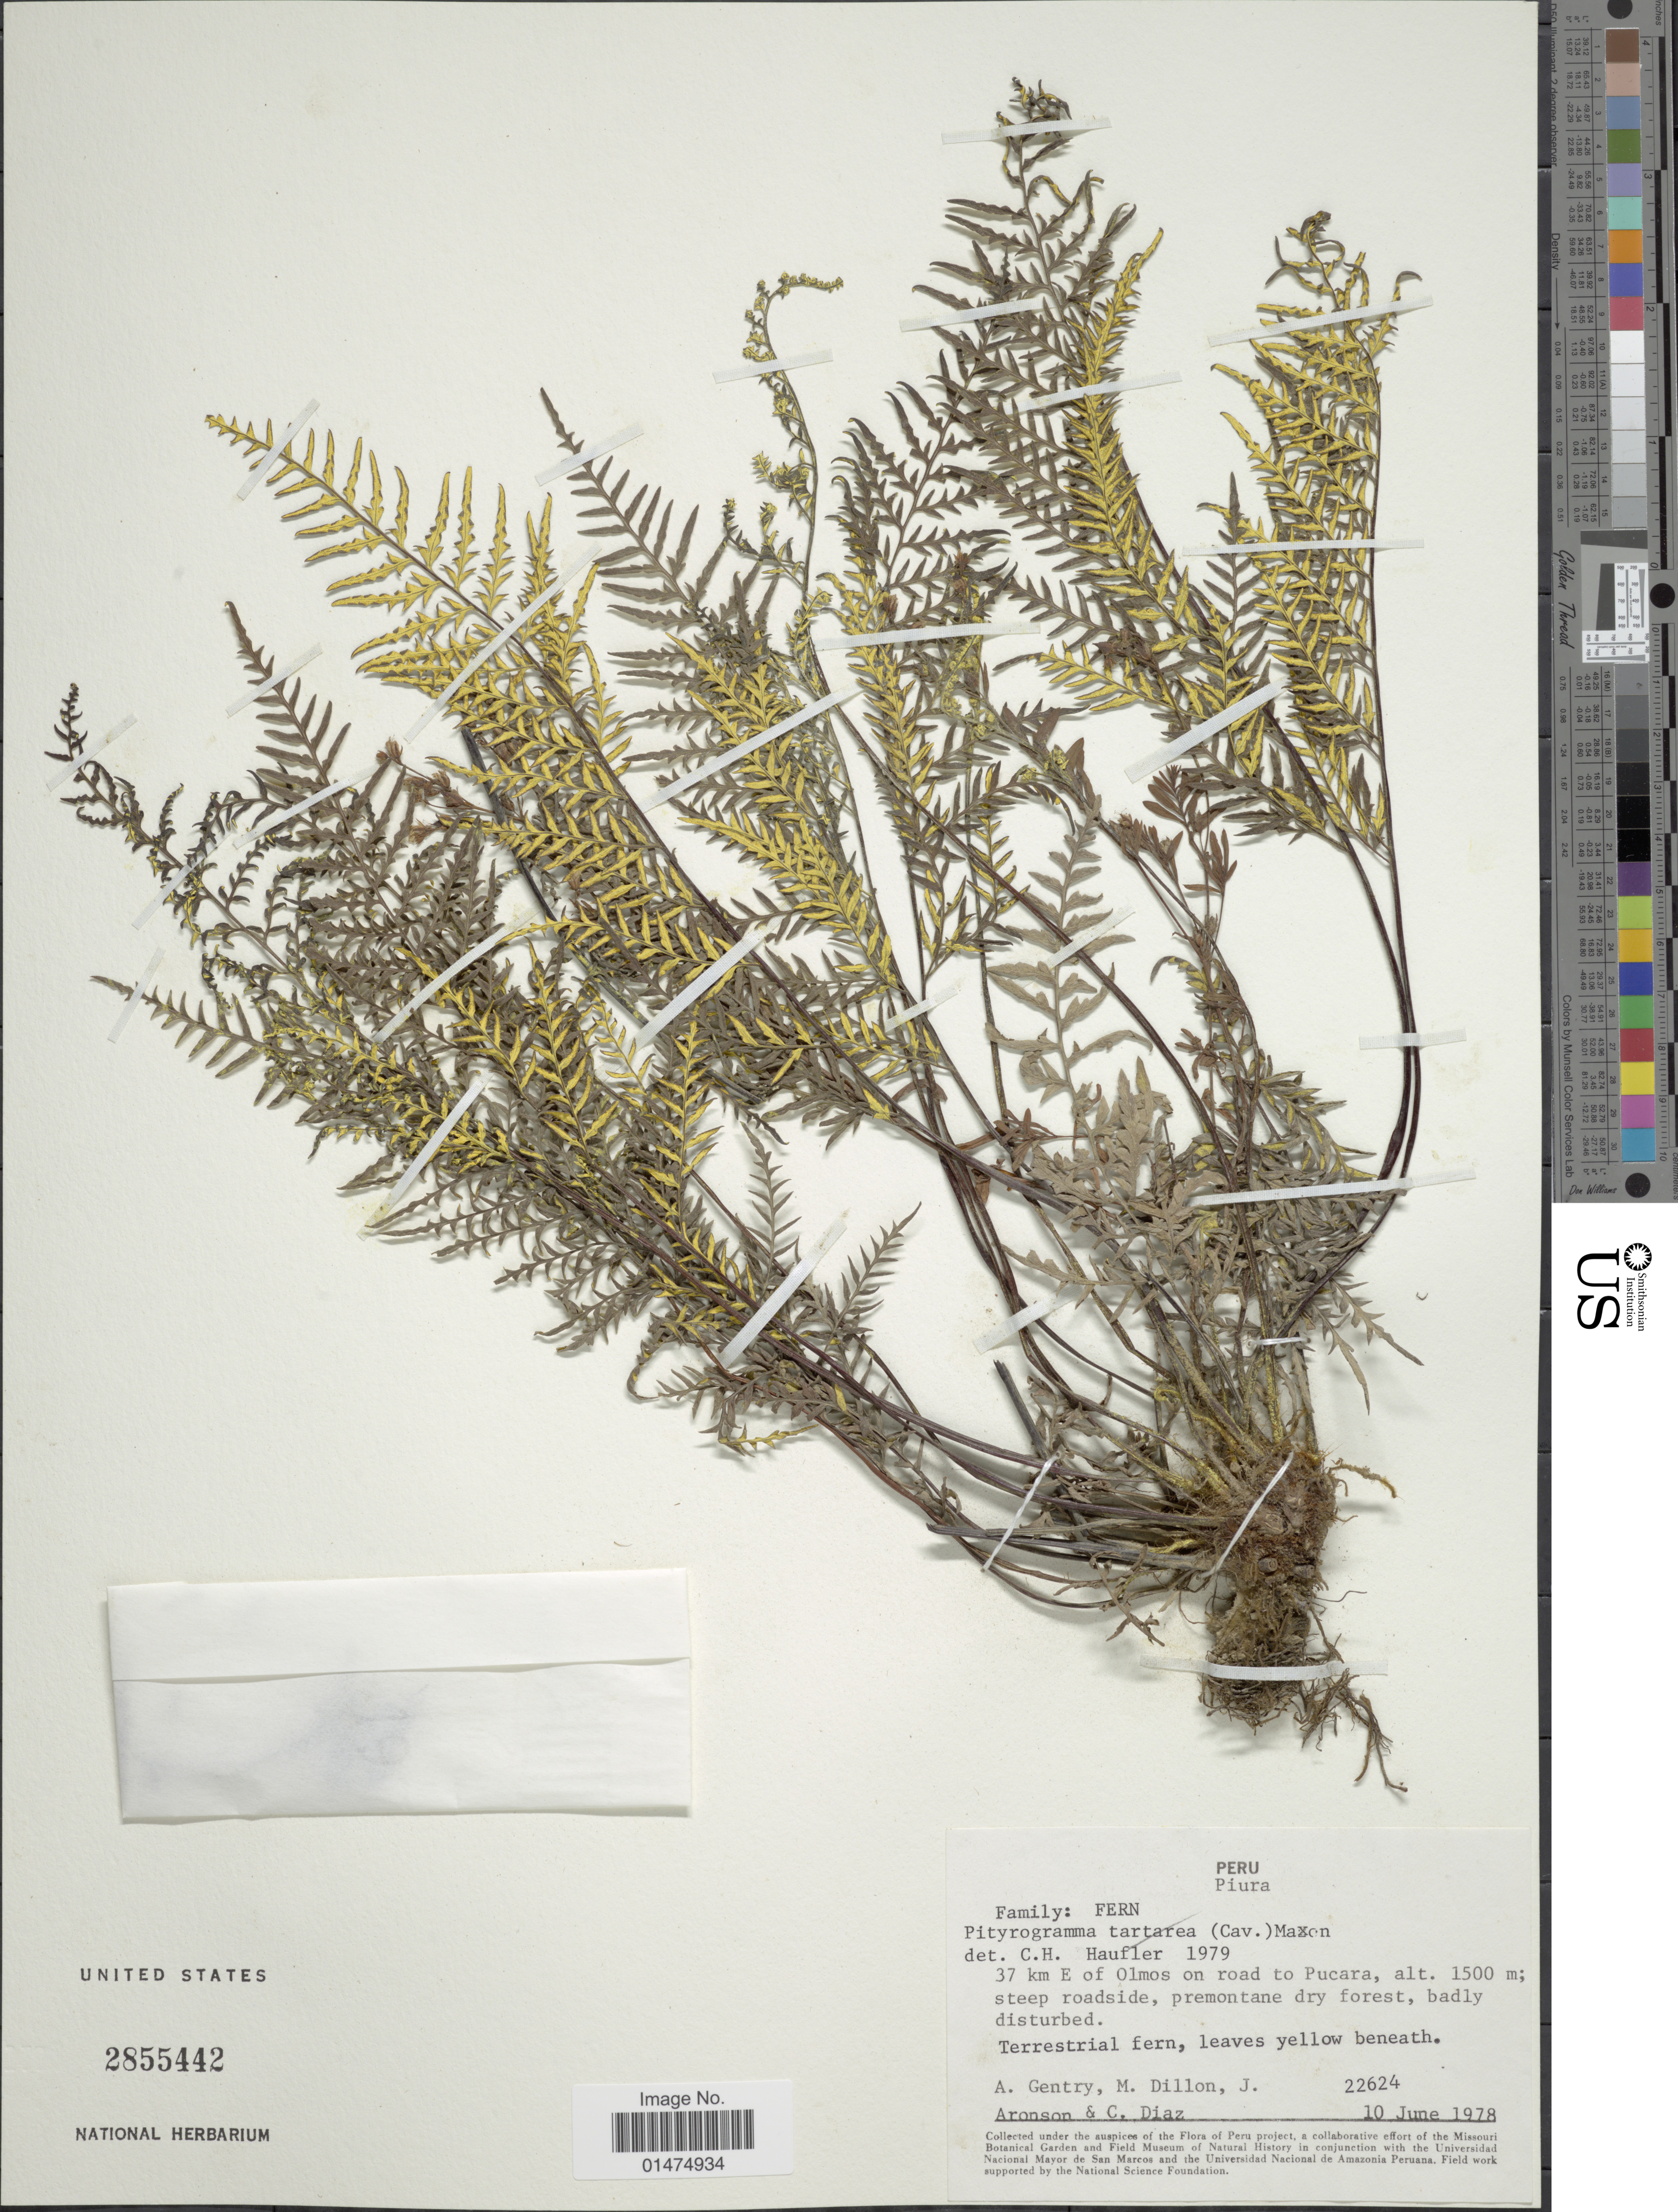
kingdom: Plantae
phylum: Tracheophyta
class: Polypodiopsida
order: Polypodiales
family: Pteridaceae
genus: Pityrogramma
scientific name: Pityrogramma calomelanos var. aureoflava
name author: (Hook.) Weath. ex L.H. Bailey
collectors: A. H. Gentry, M. O. Dillon, J. Aronson & C. Díaz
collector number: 22624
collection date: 1978-06-10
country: Peru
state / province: Piura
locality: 37 km E of Olmos on road to Pucara.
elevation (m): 1500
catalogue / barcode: US 2855442